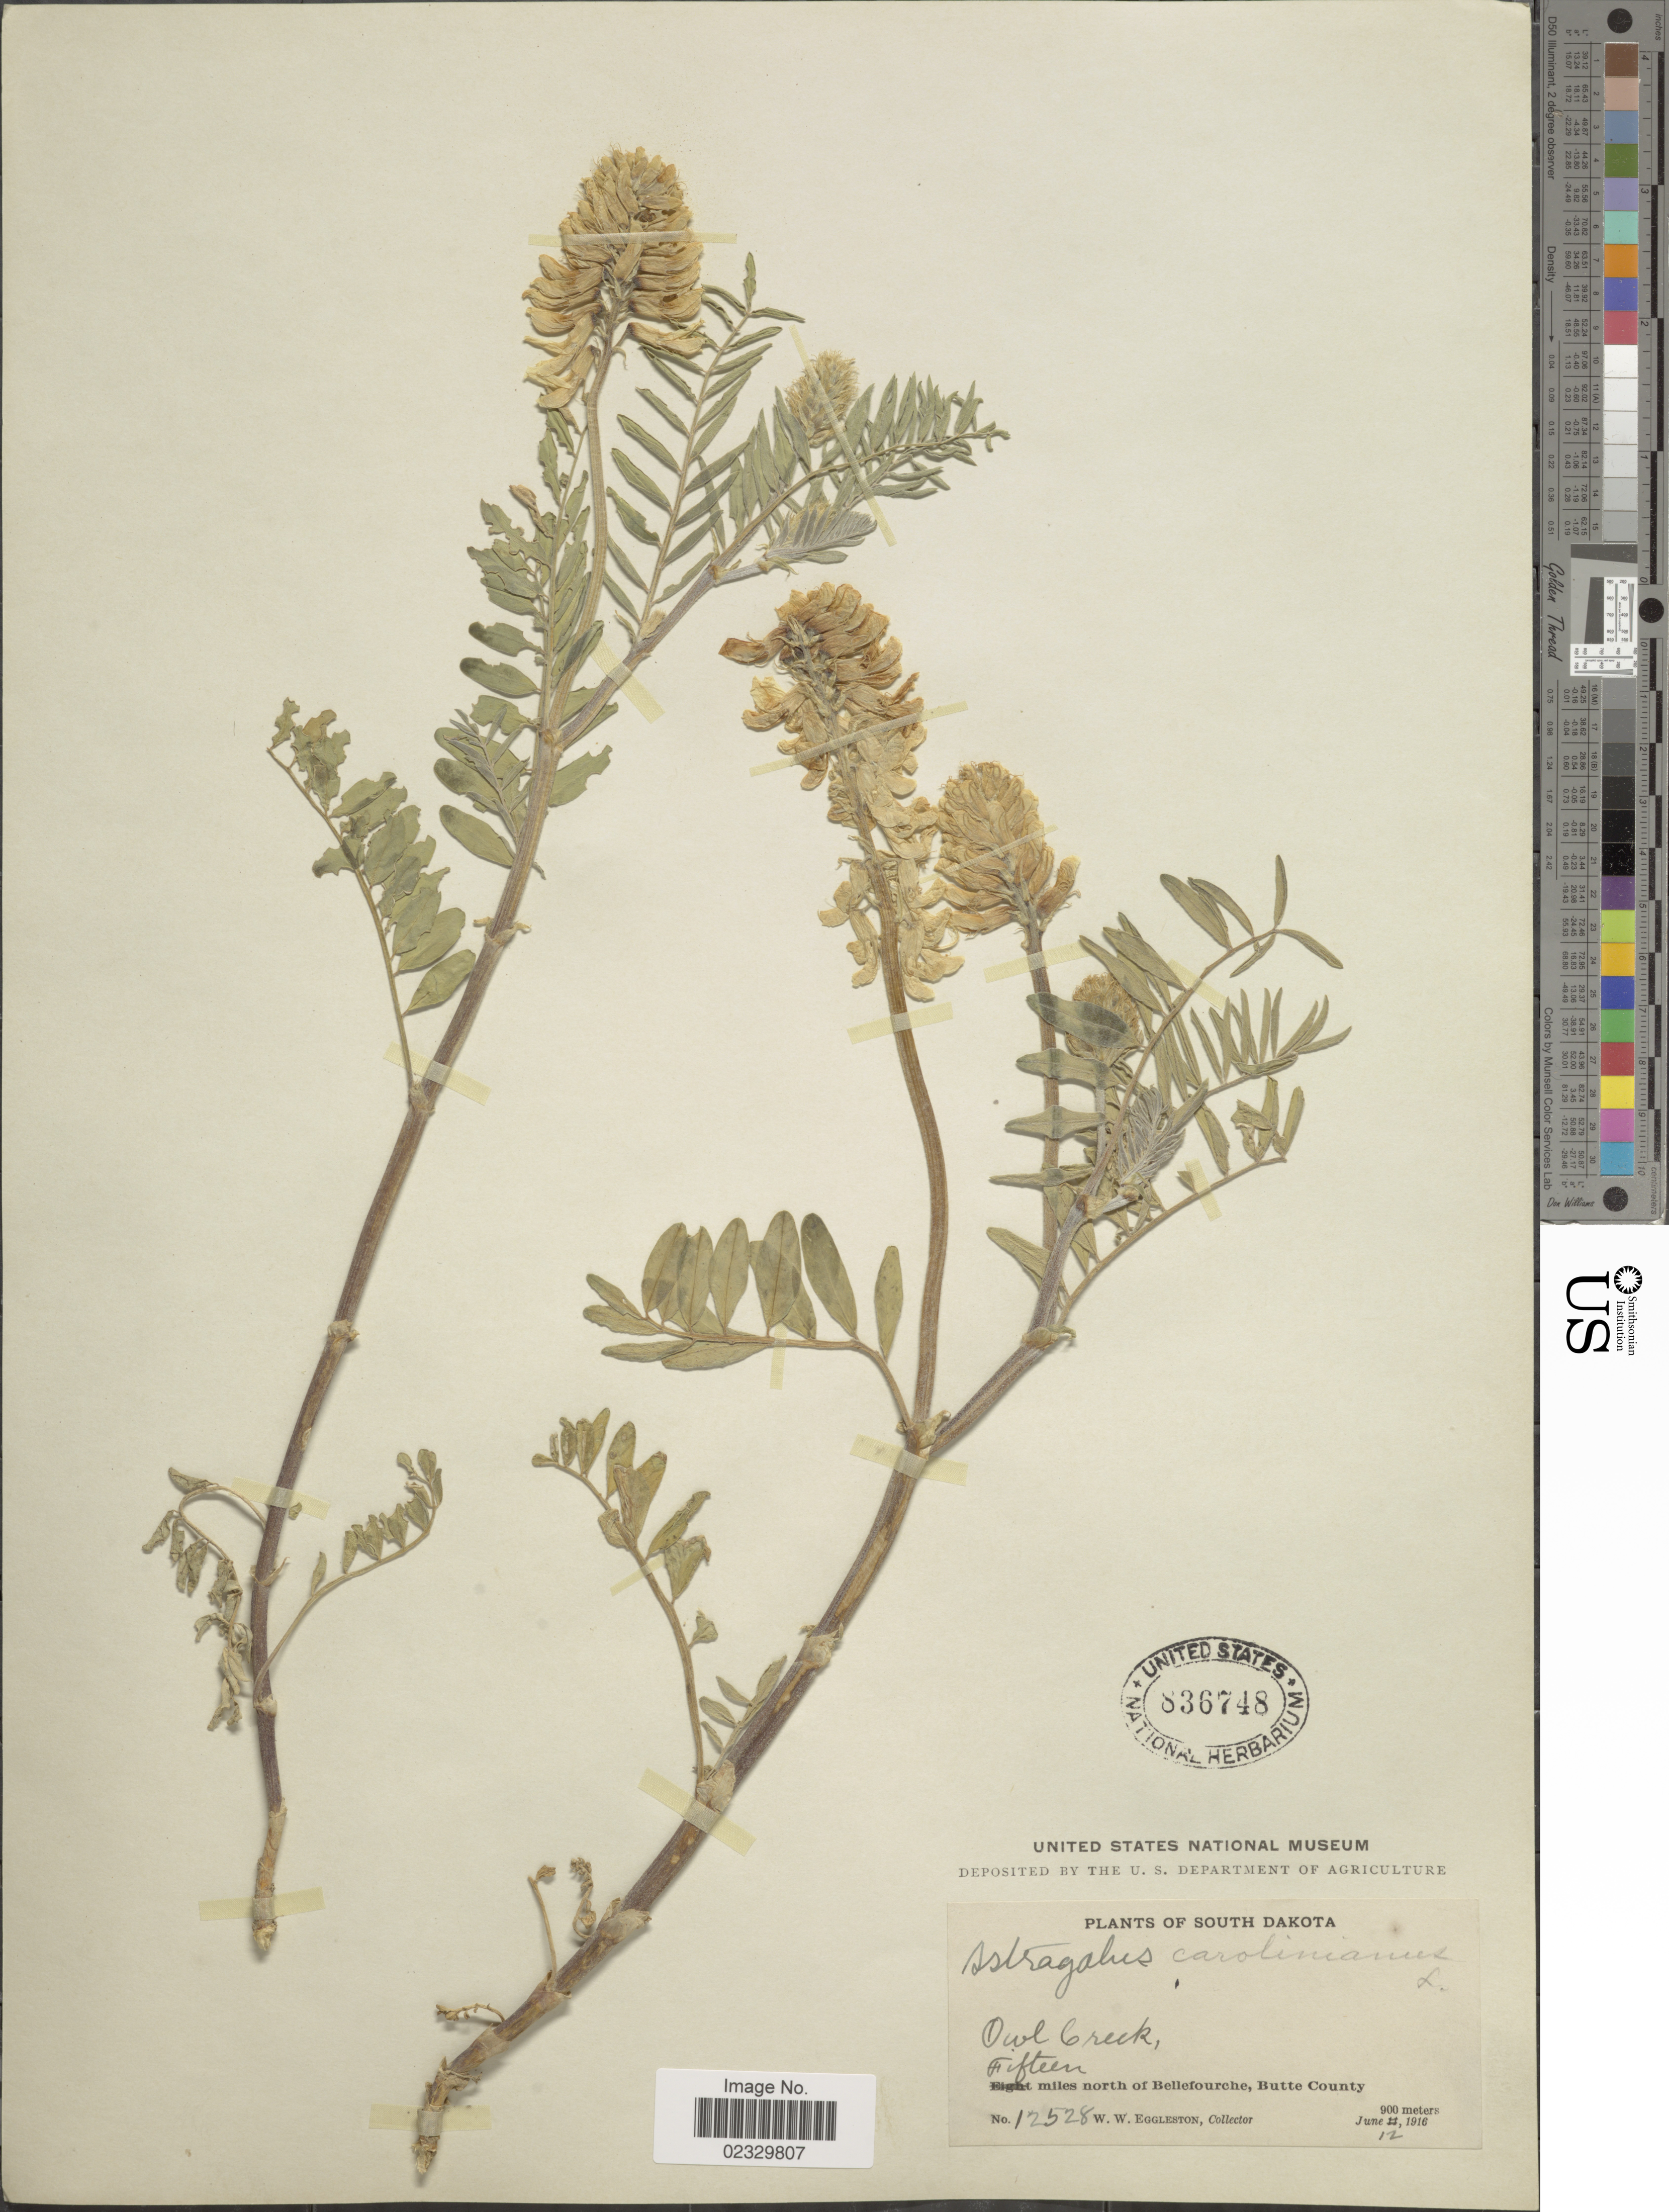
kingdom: Plantae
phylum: Tracheophyta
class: Magnoliopsida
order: Fabales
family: Fabaceae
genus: Astragalus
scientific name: Astragalus canadensis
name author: L.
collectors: W. W. Eggleston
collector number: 12528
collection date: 1916-06-12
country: United States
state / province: South Dakota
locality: Owl Creek, Fifteen miles north of Bellefourche, Butte County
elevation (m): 900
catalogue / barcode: US 836748